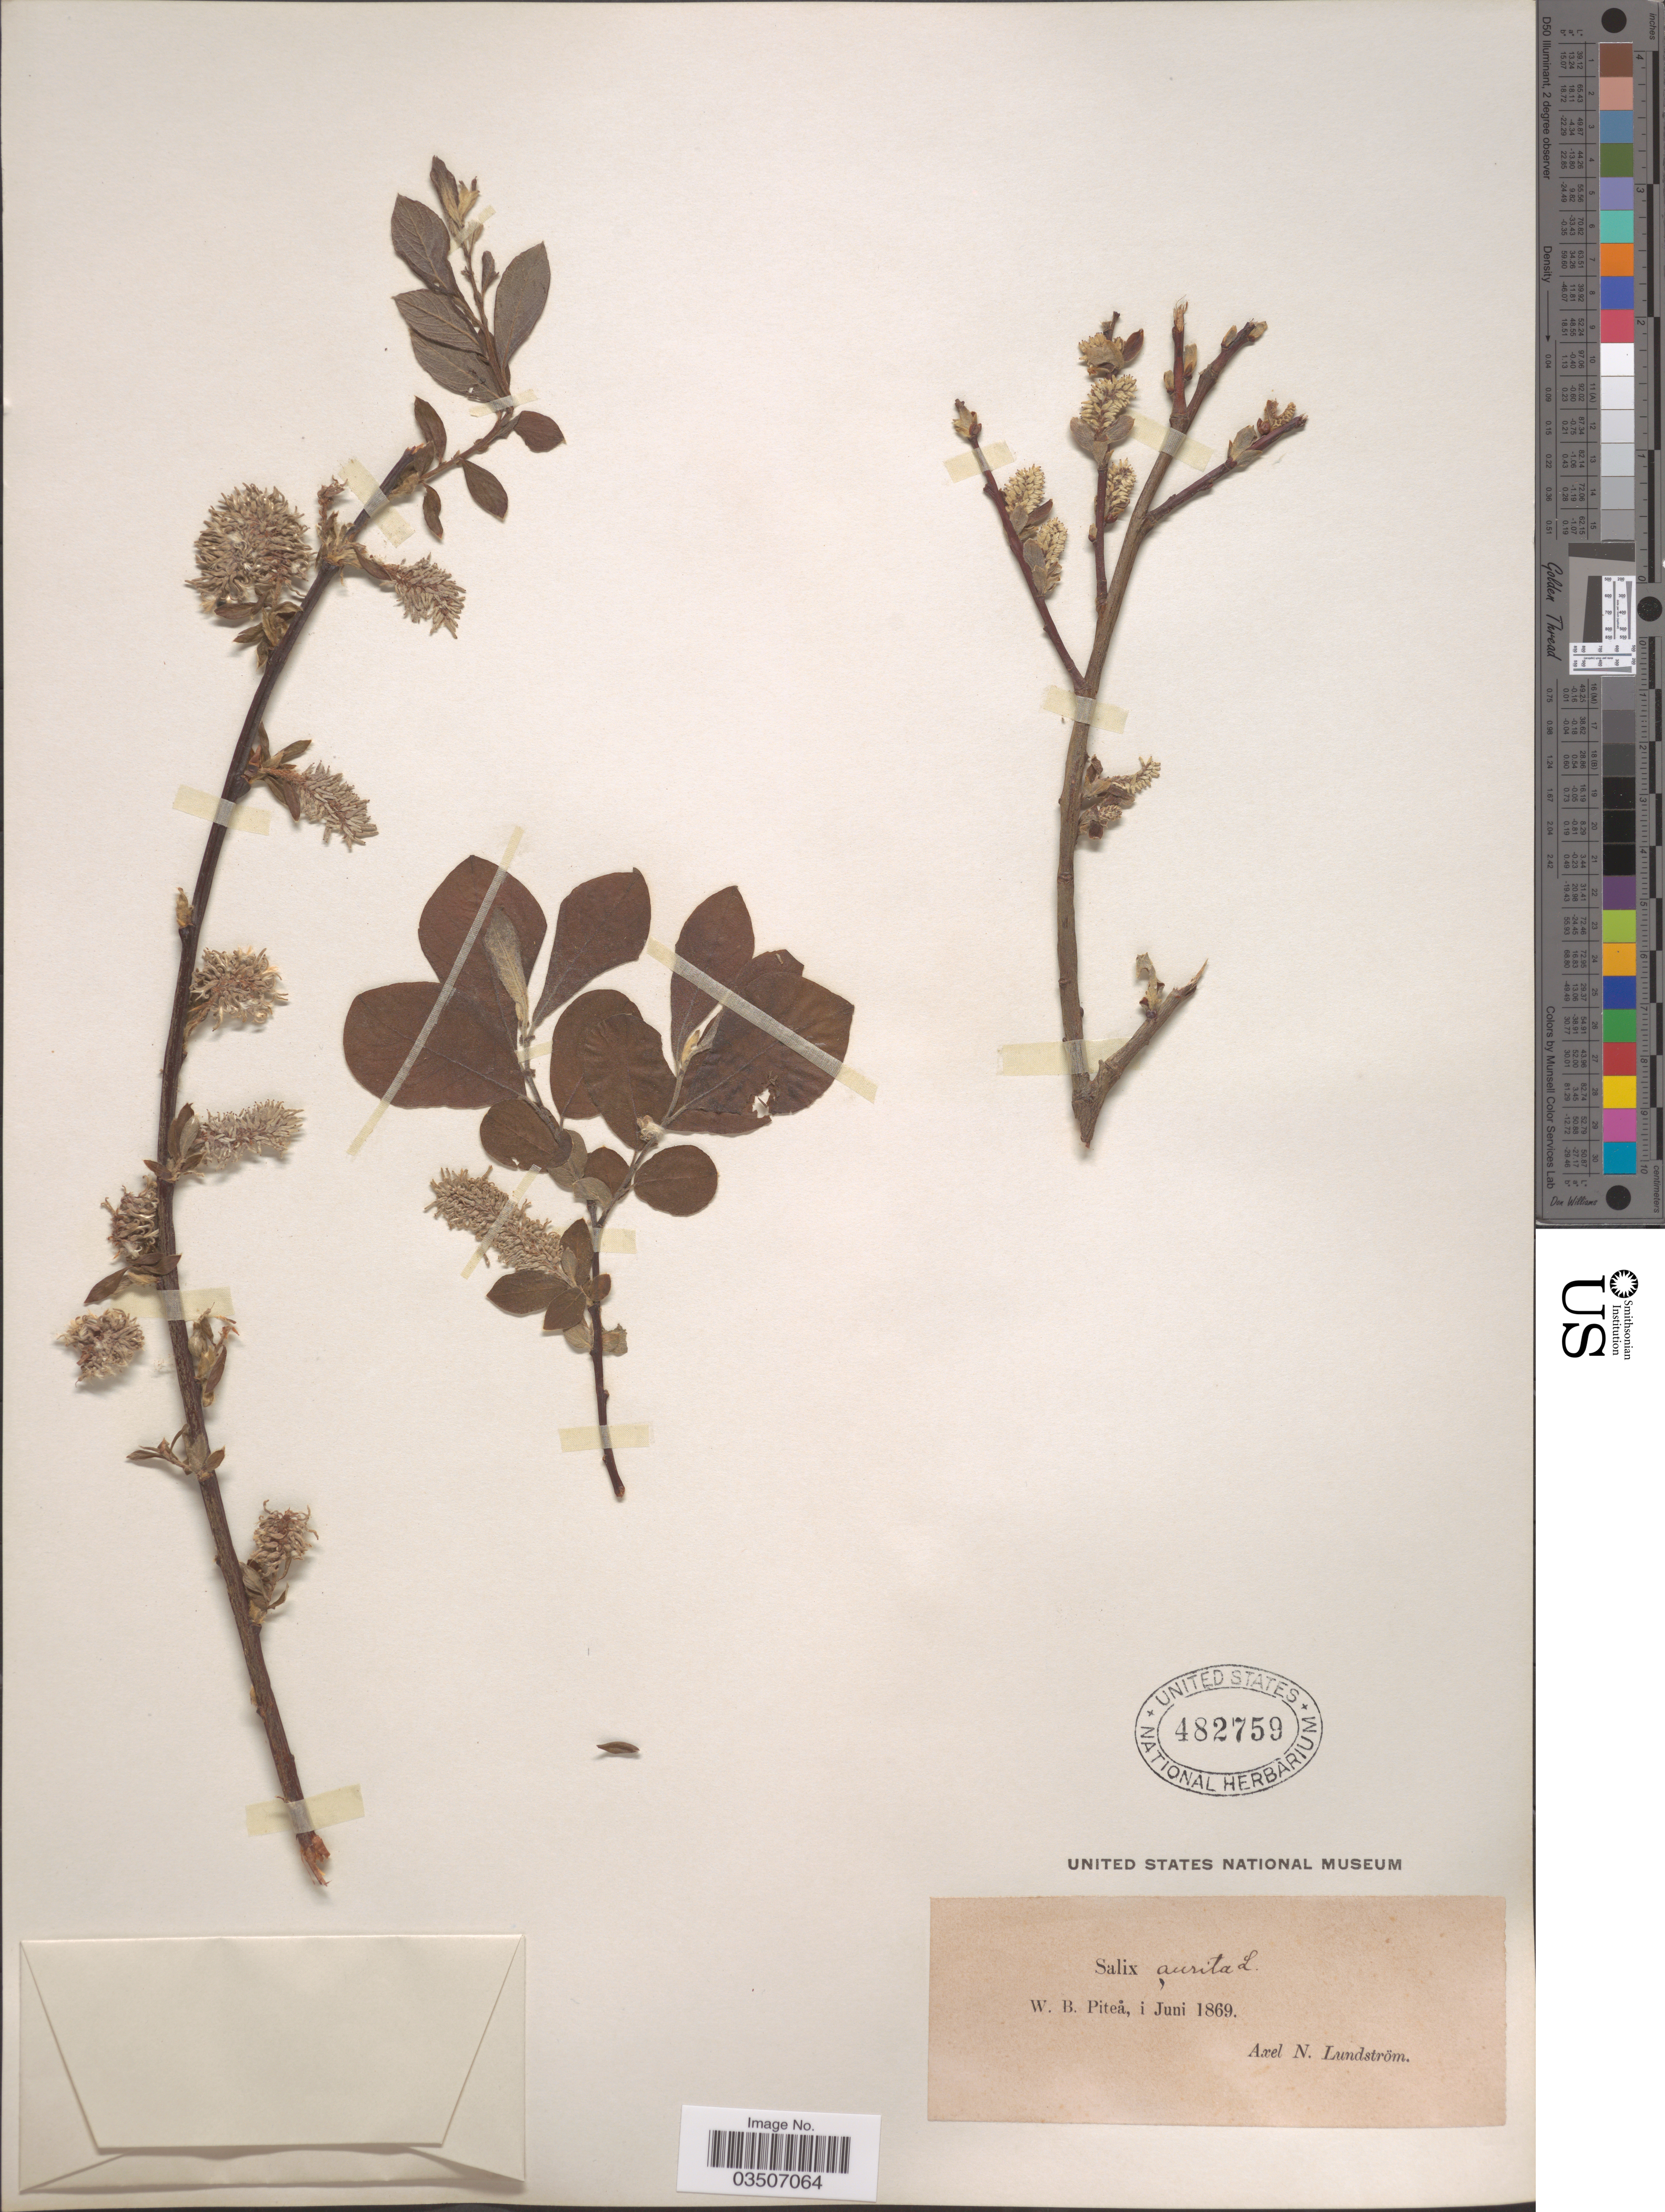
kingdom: Plantae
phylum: Tracheophyta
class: Magnoliopsida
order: Malpighiales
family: Salicaceae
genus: Salix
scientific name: Salix aurita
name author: L.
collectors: A. N. Lundstrom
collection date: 1869-06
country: Sweden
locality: W. B. Piteå.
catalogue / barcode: US 482759